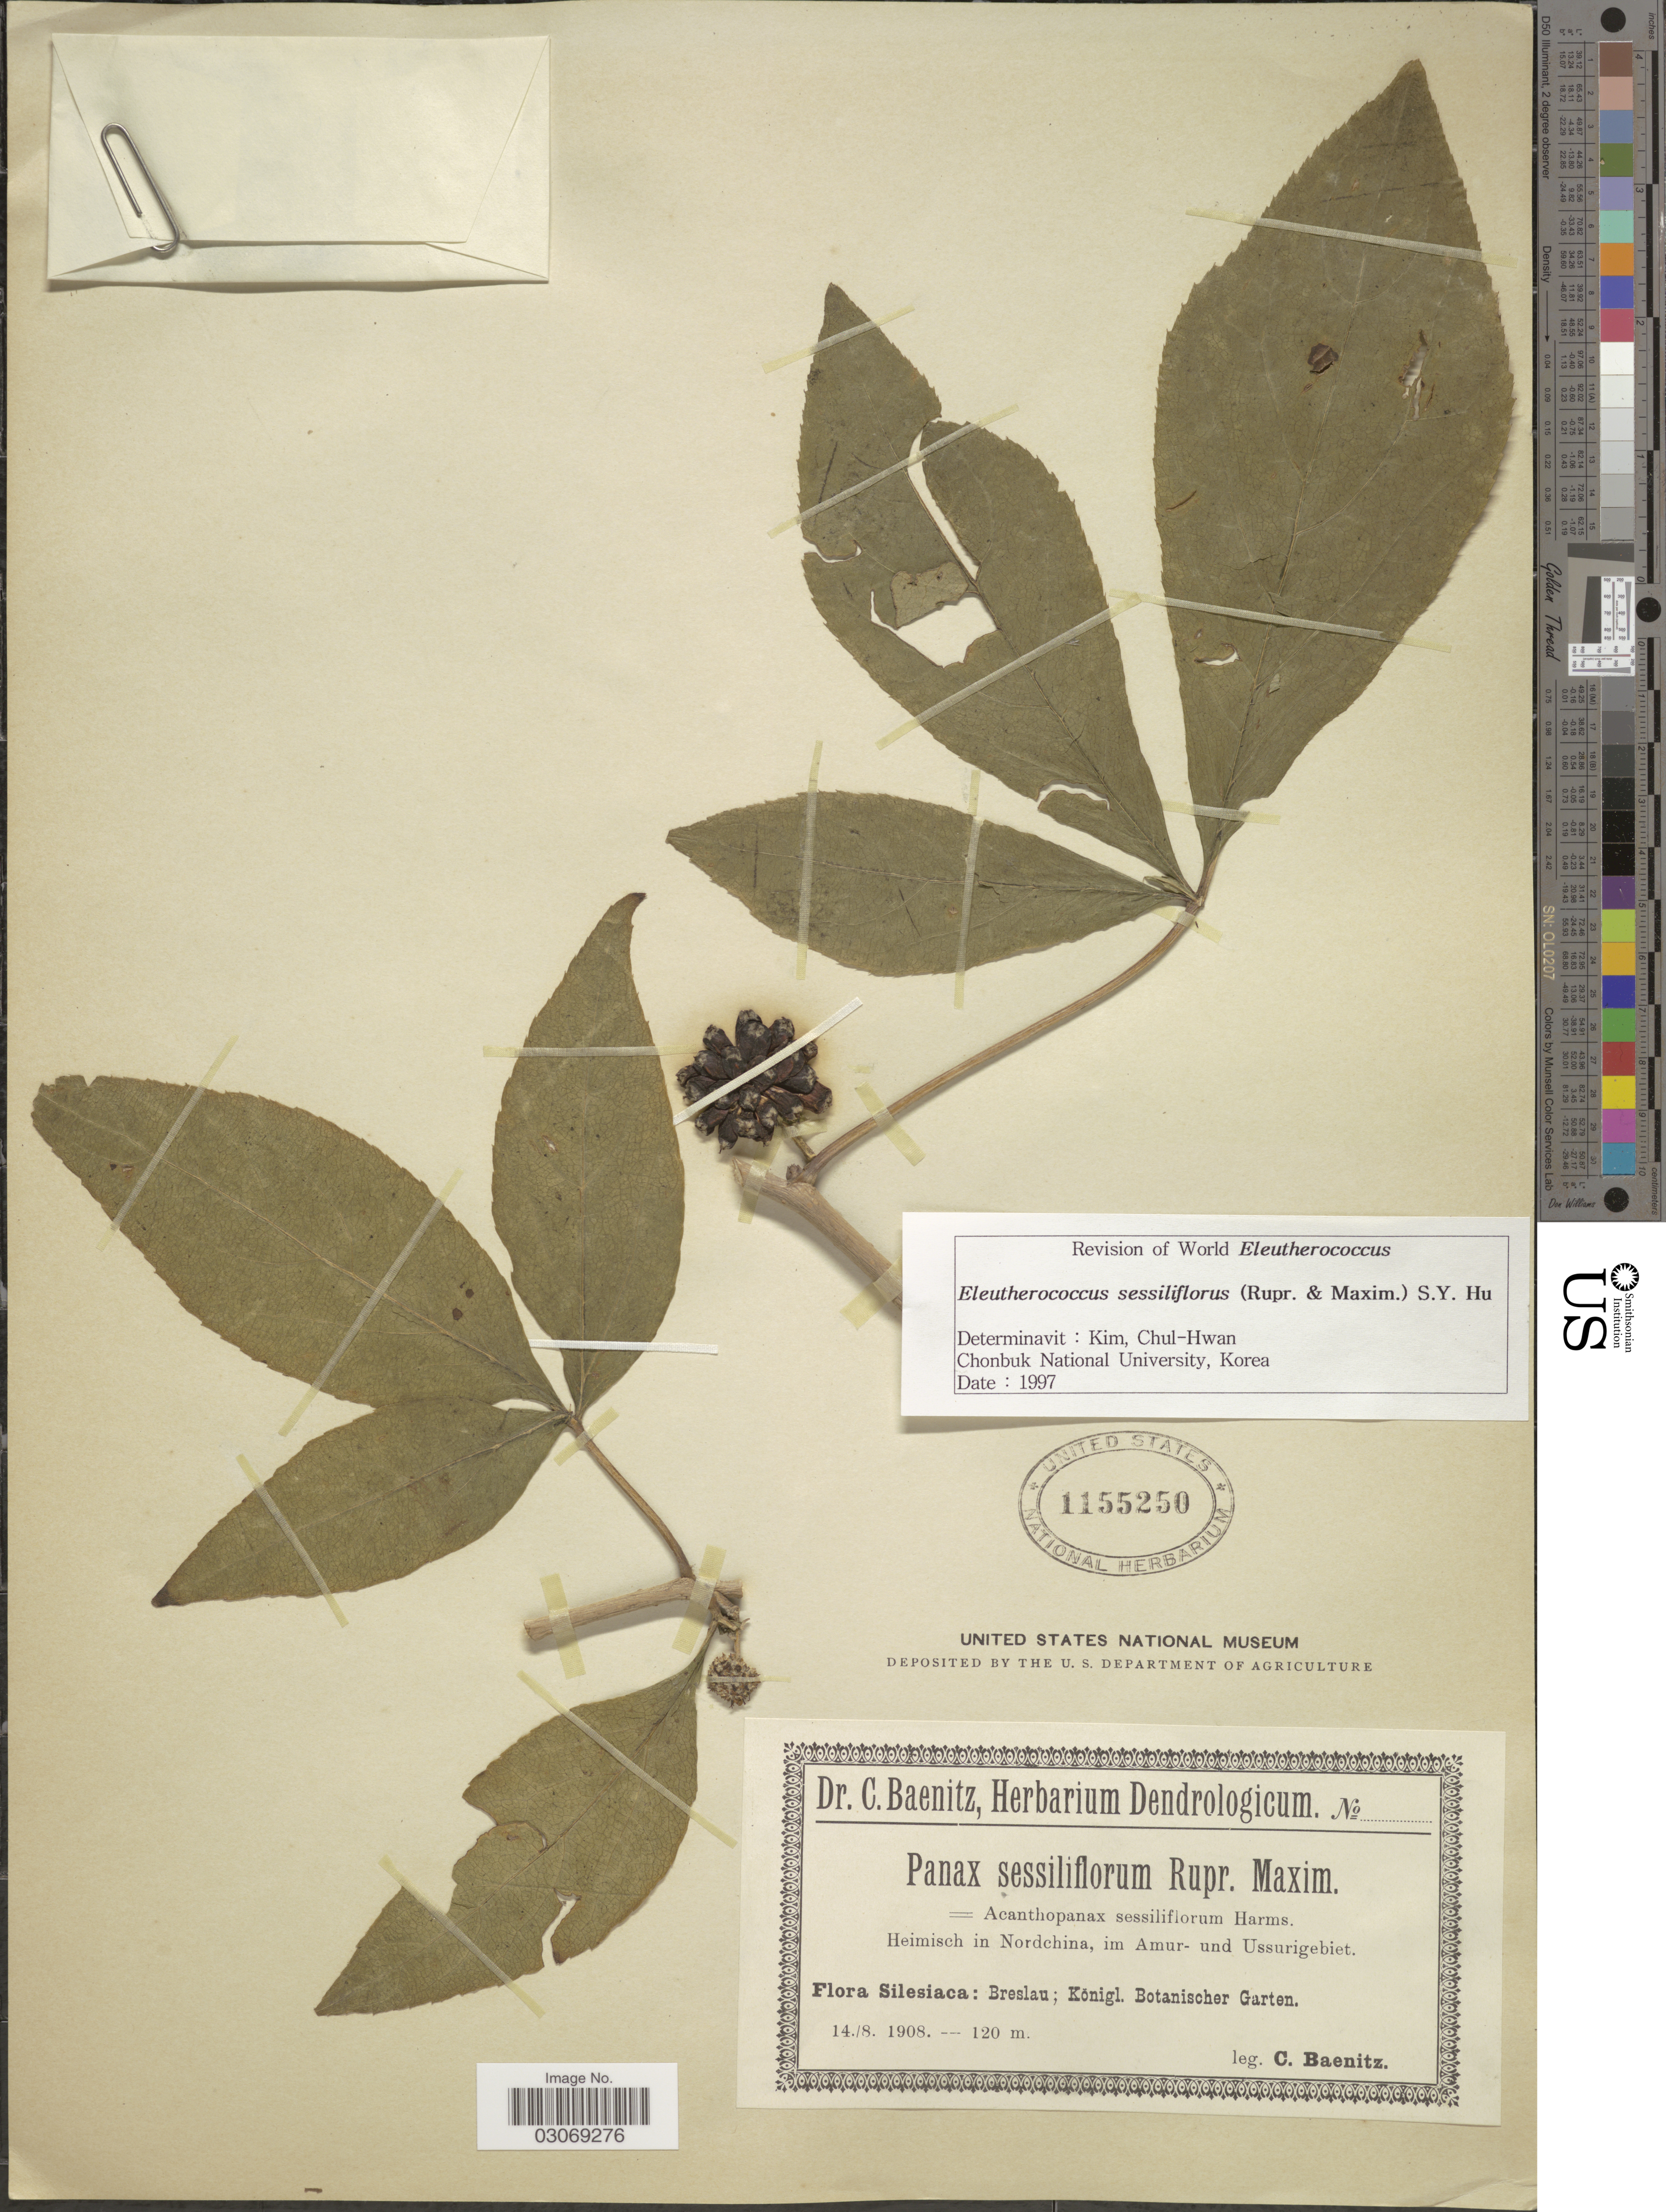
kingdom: Plantae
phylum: Tracheophyta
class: Magnoliopsida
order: Apiales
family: Araliaceae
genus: Eleutherococcus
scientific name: Eleutherococcus sessiliflorus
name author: (Rupr. & Maxim.) S.Y. Hu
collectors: C. G. Baenitz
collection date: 1908-08-14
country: Poland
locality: Silesiaca: Breslau; Königl. Botanischer Garten.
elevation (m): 120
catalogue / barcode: US 1155250